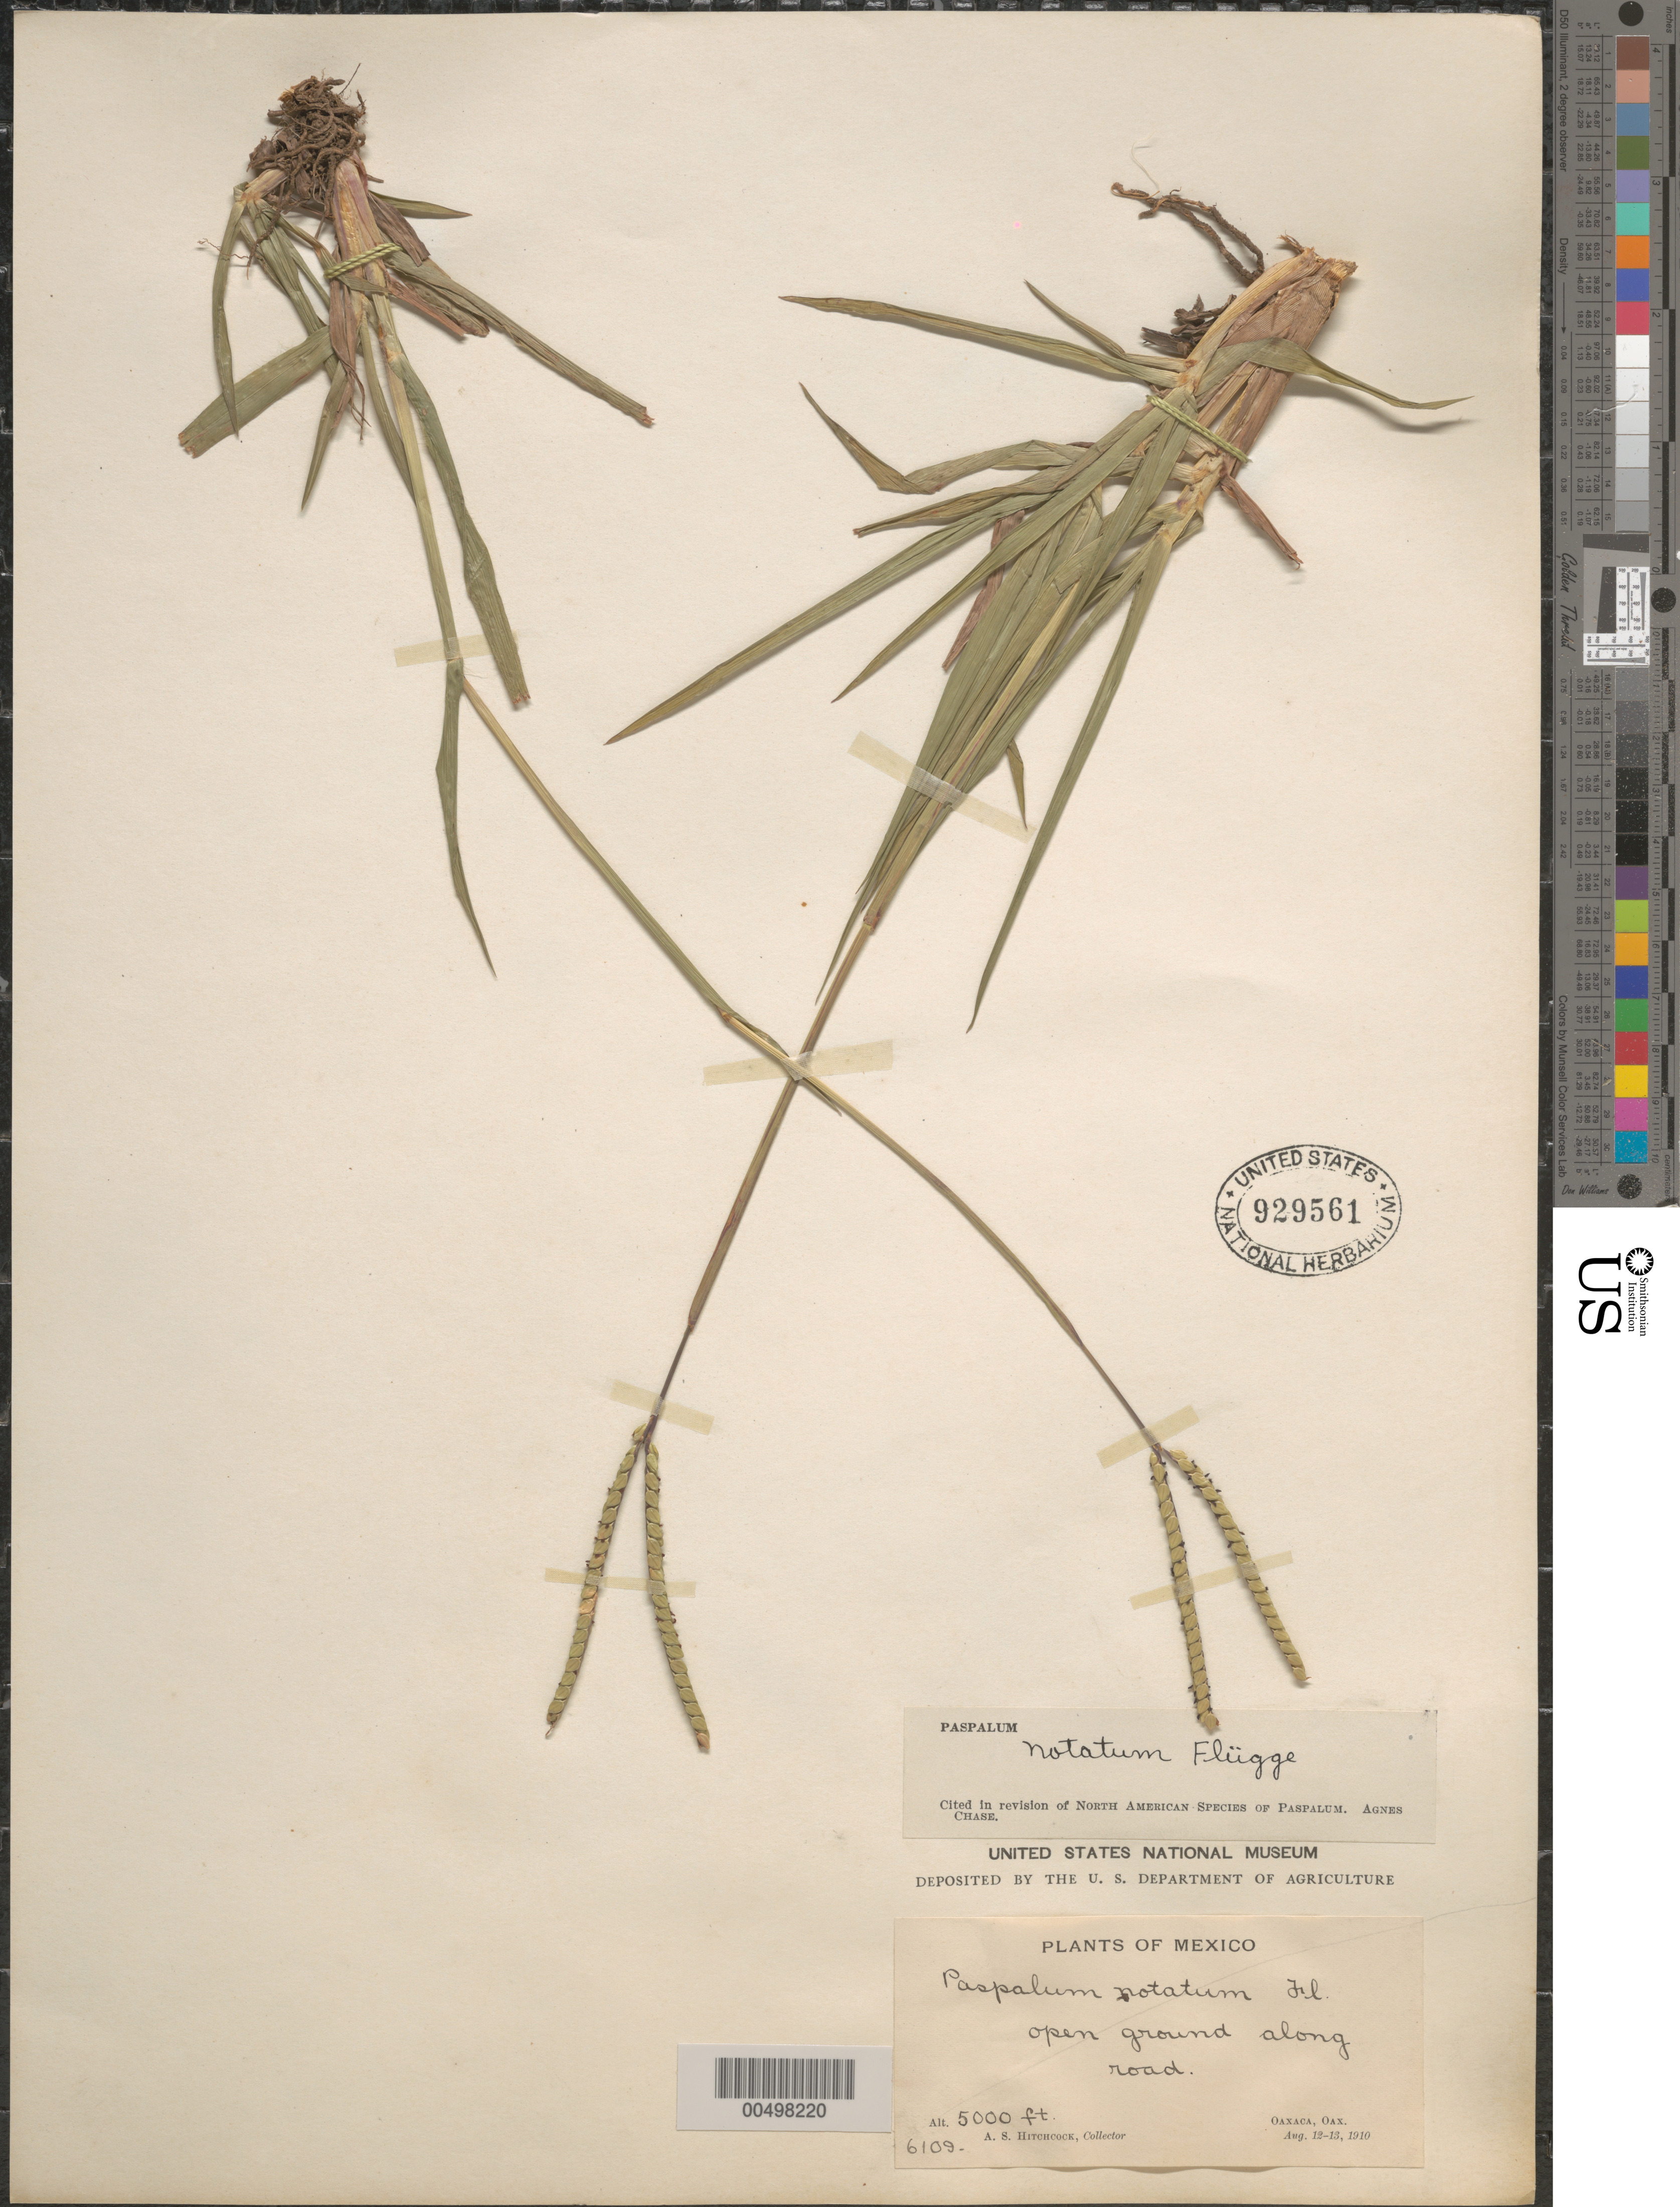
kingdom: Plantae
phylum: Tracheophyta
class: Liliopsida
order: Poales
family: Poaceae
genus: Paspalum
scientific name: Paspalum notatum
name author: Flüggé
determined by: Chase, [M.] Agnes, (US)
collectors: A. S. Hitchcock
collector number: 6109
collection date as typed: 12 Aug 1910 to 13 Aug 1910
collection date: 1910-08-12/1910-08-13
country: Mexico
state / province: Oaxaca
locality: Oaxaca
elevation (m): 1524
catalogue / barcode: US 929561